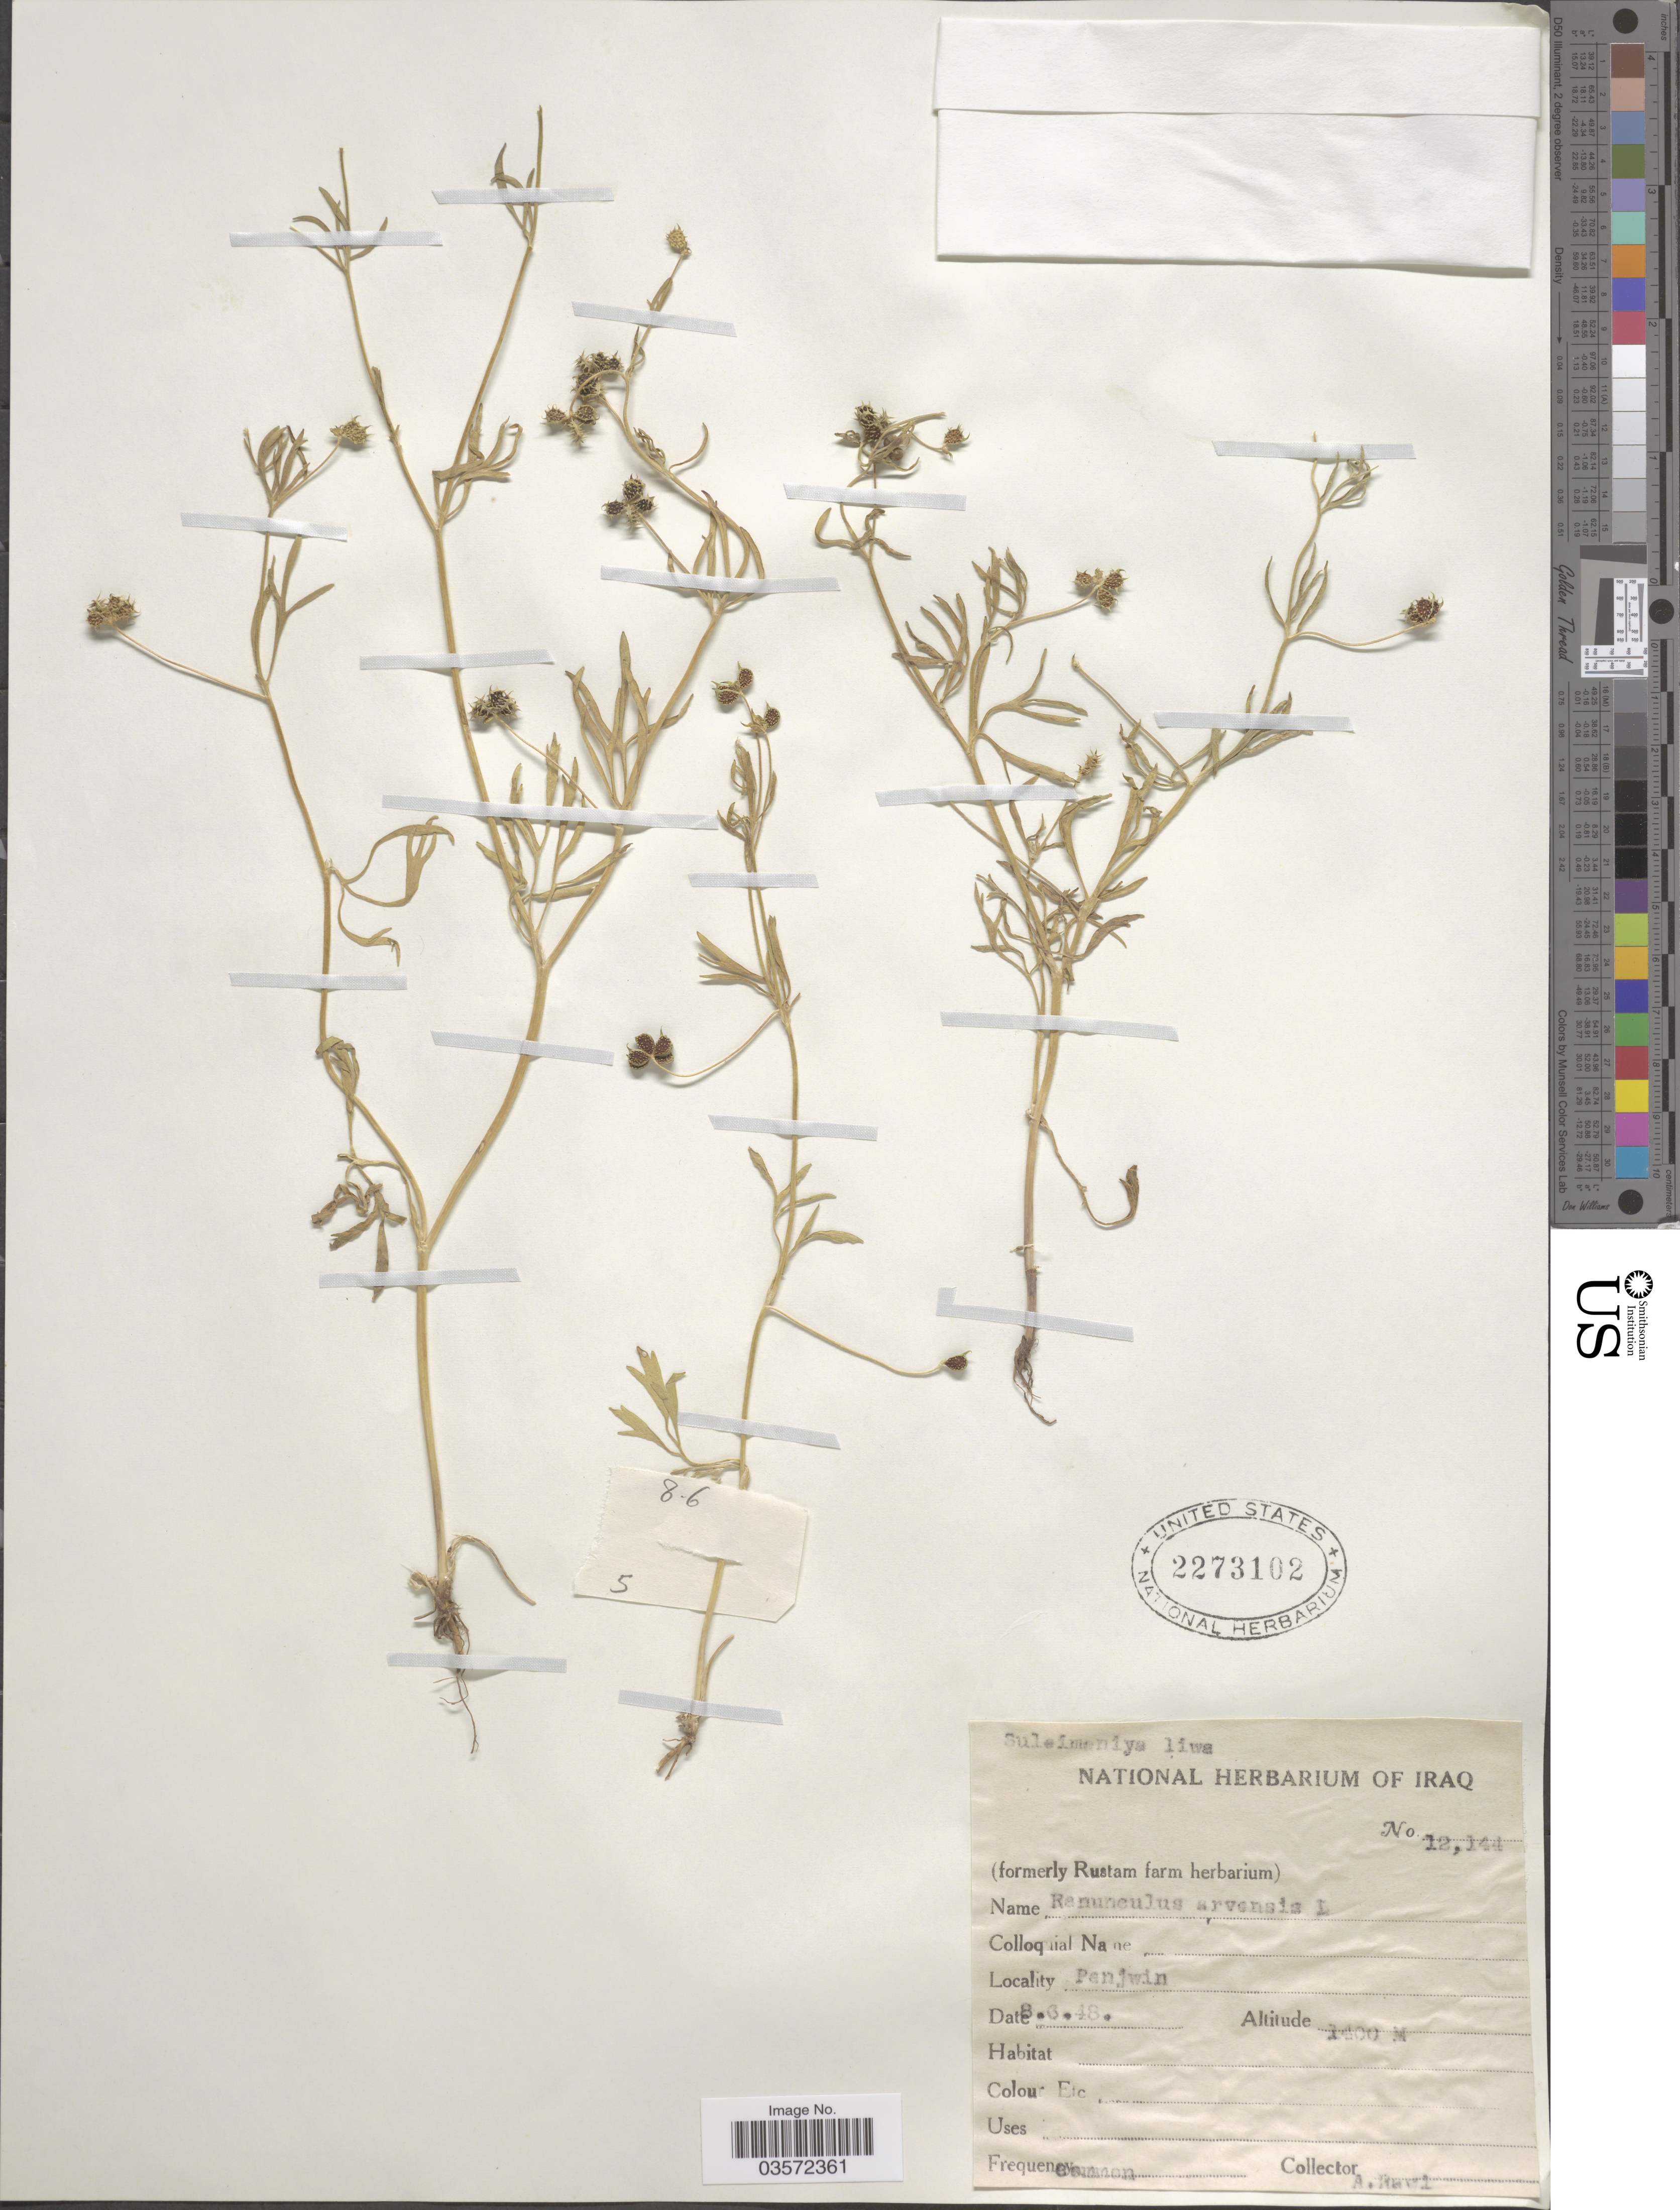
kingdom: Plantae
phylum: Tracheophyta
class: Magnoliopsida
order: Ranunculales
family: Ranunculaceae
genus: Ranunculus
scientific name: Ranunculus arvensis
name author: L.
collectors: A. Rawi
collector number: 12144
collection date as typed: Transcribed d/m/y: 8/6/48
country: Iraq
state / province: As Sulaymānīyah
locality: Suleimaniya liwa. Panjwin.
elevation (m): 1400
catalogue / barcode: US 2273102